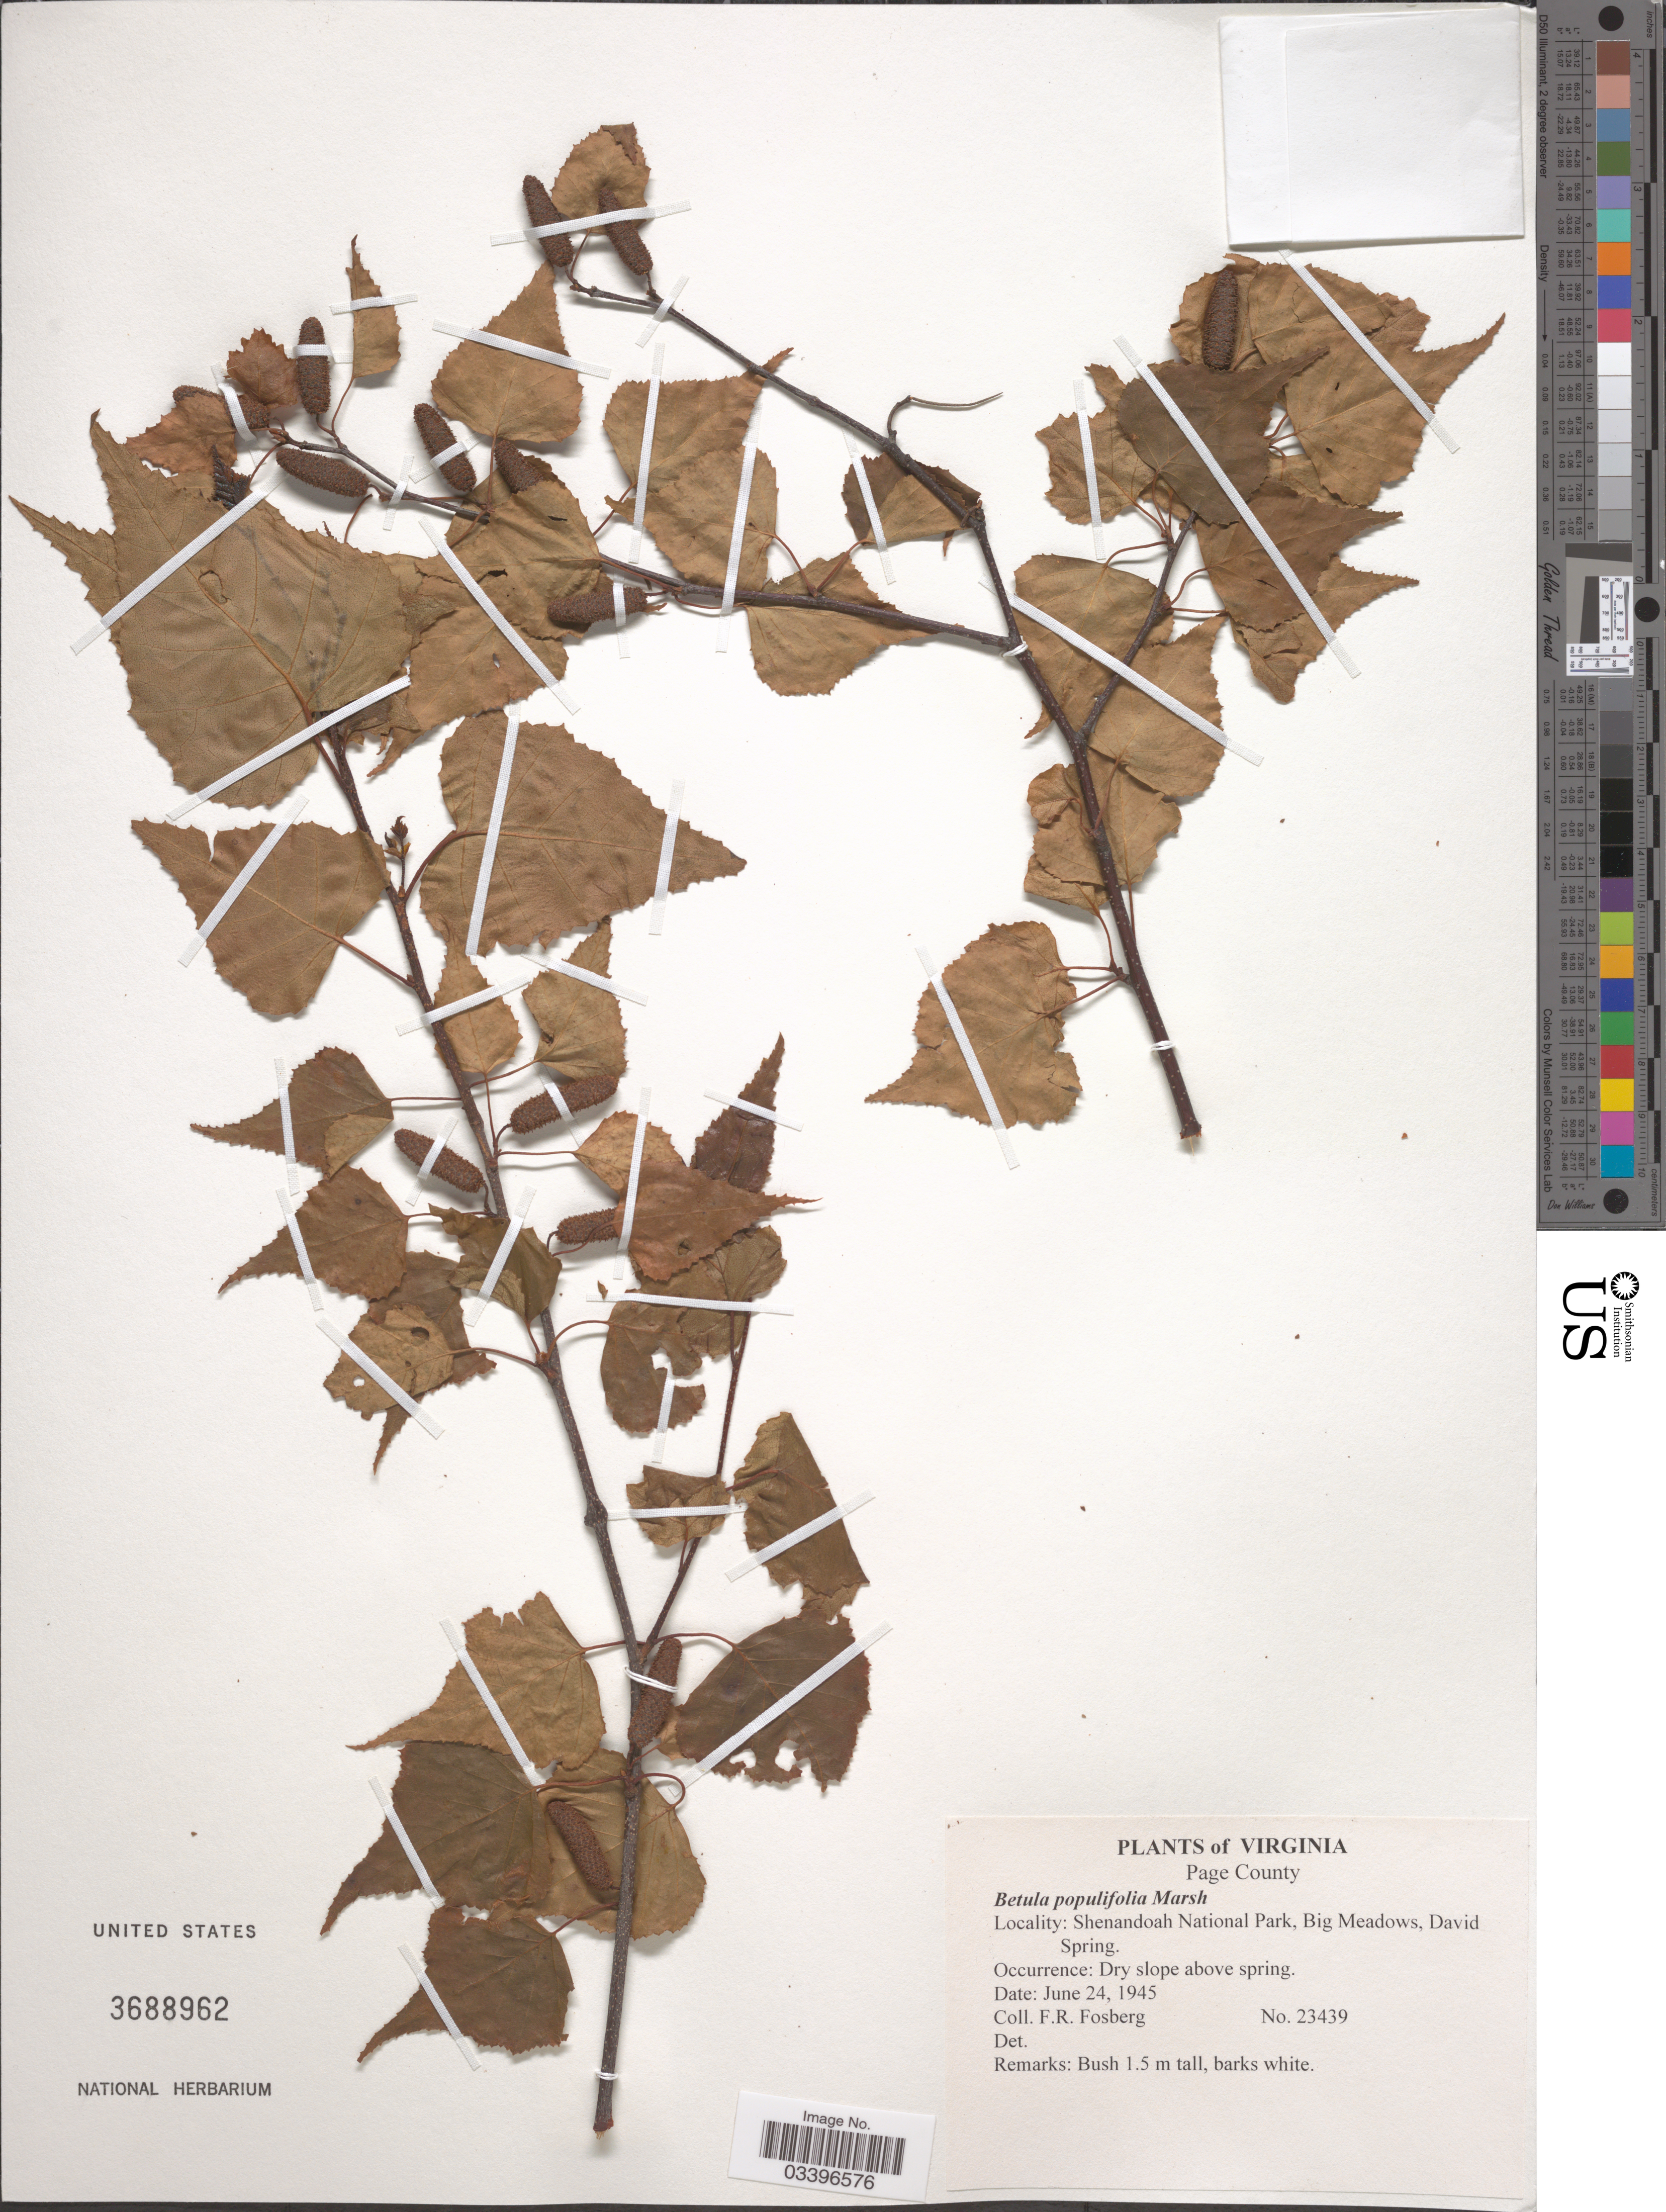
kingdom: Plantae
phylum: Tracheophyta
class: Magnoliopsida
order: Fagales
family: Betulaceae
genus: Betula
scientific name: Betula populifolia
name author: Marshall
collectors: F. R. Fosberg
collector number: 23439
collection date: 1945-06-24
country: United States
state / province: Virginia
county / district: Page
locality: Shenandoah National Park, Big Meadows, David Spring. Dry slope above spring.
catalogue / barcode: US 3688962